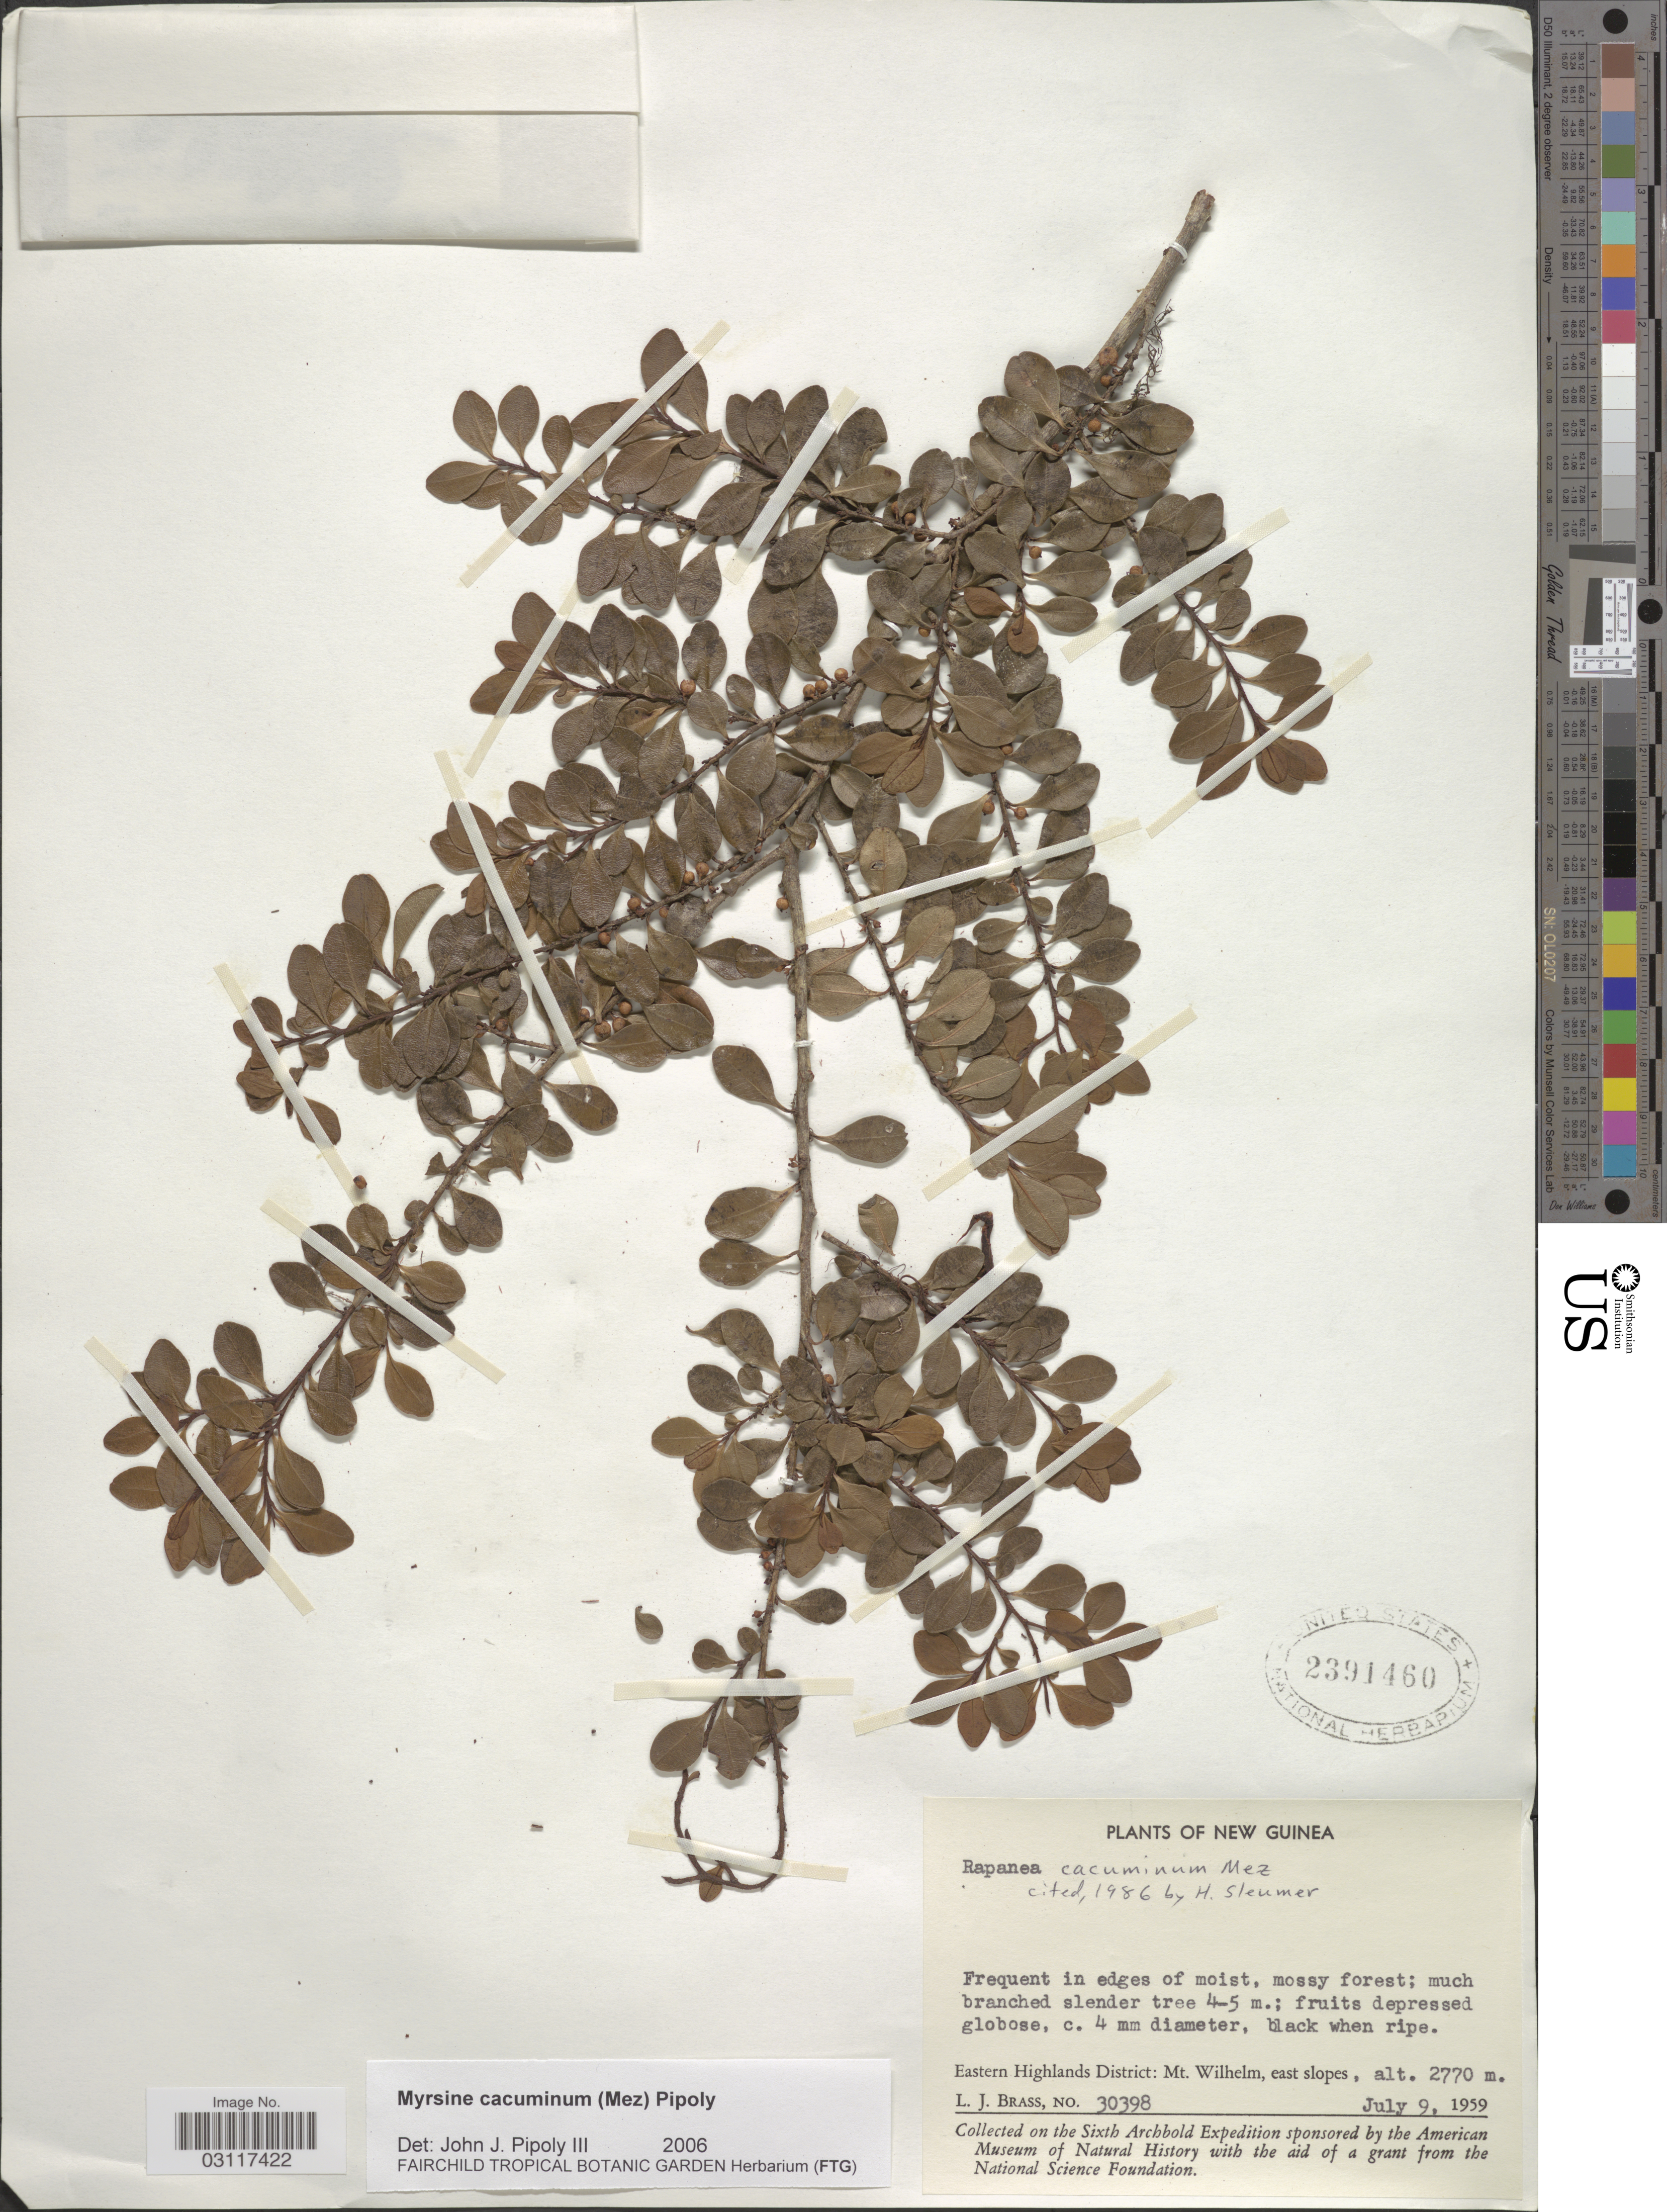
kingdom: Plantae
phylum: Tracheophyta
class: Magnoliopsida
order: Ericales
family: Primulaceae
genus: Myrsine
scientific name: Myrsine cacuminum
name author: (Mez) Pipoly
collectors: L. J. Brass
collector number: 30398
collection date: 1959-07-09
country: Papua New Guinea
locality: New Guinea, Eastern Highlands District: Mt. Wilhelm, east slopes.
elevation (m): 2770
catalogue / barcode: US 2391460